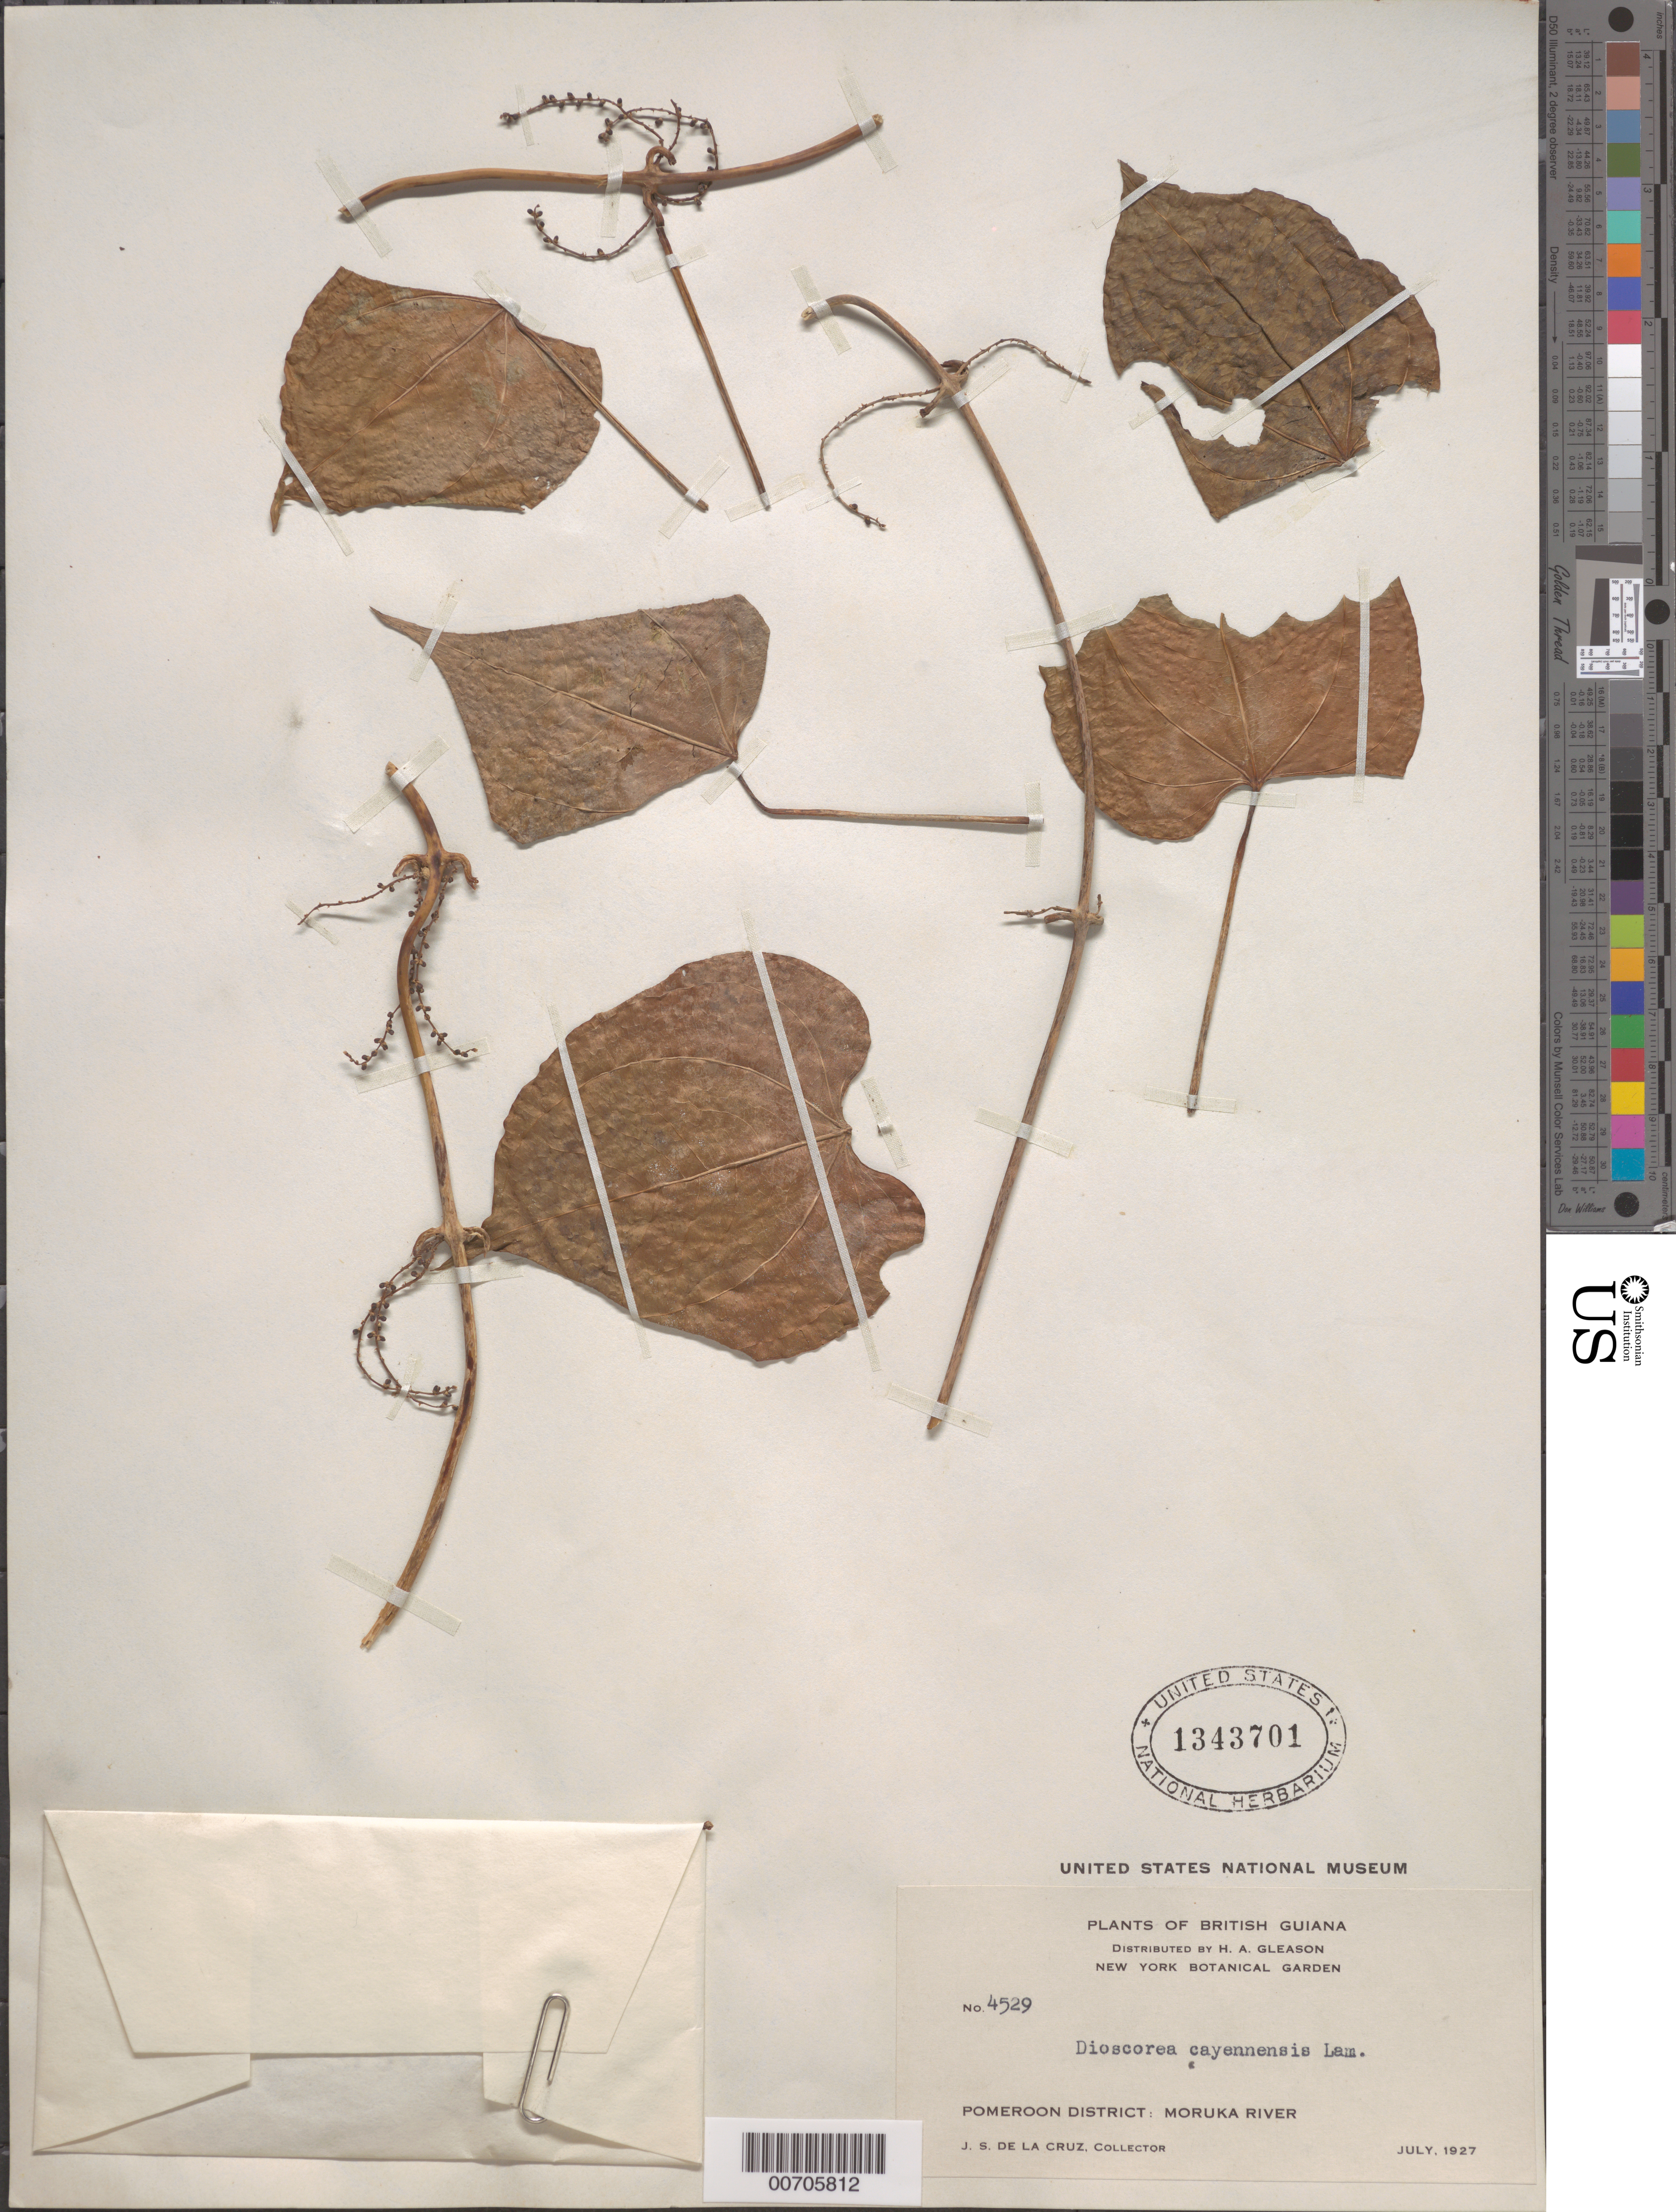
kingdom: Plantae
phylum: Tracheophyta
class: Liliopsida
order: Dioscoreales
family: Dioscoreaceae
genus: Dioscorea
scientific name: Dioscorea cayenensis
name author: Lam.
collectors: J. S. de la Cruz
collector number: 4529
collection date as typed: Jul-27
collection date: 1927-07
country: Guyana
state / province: Barima-Waini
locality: Moruka R., Pomeroon Dist.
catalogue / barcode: US 1343701